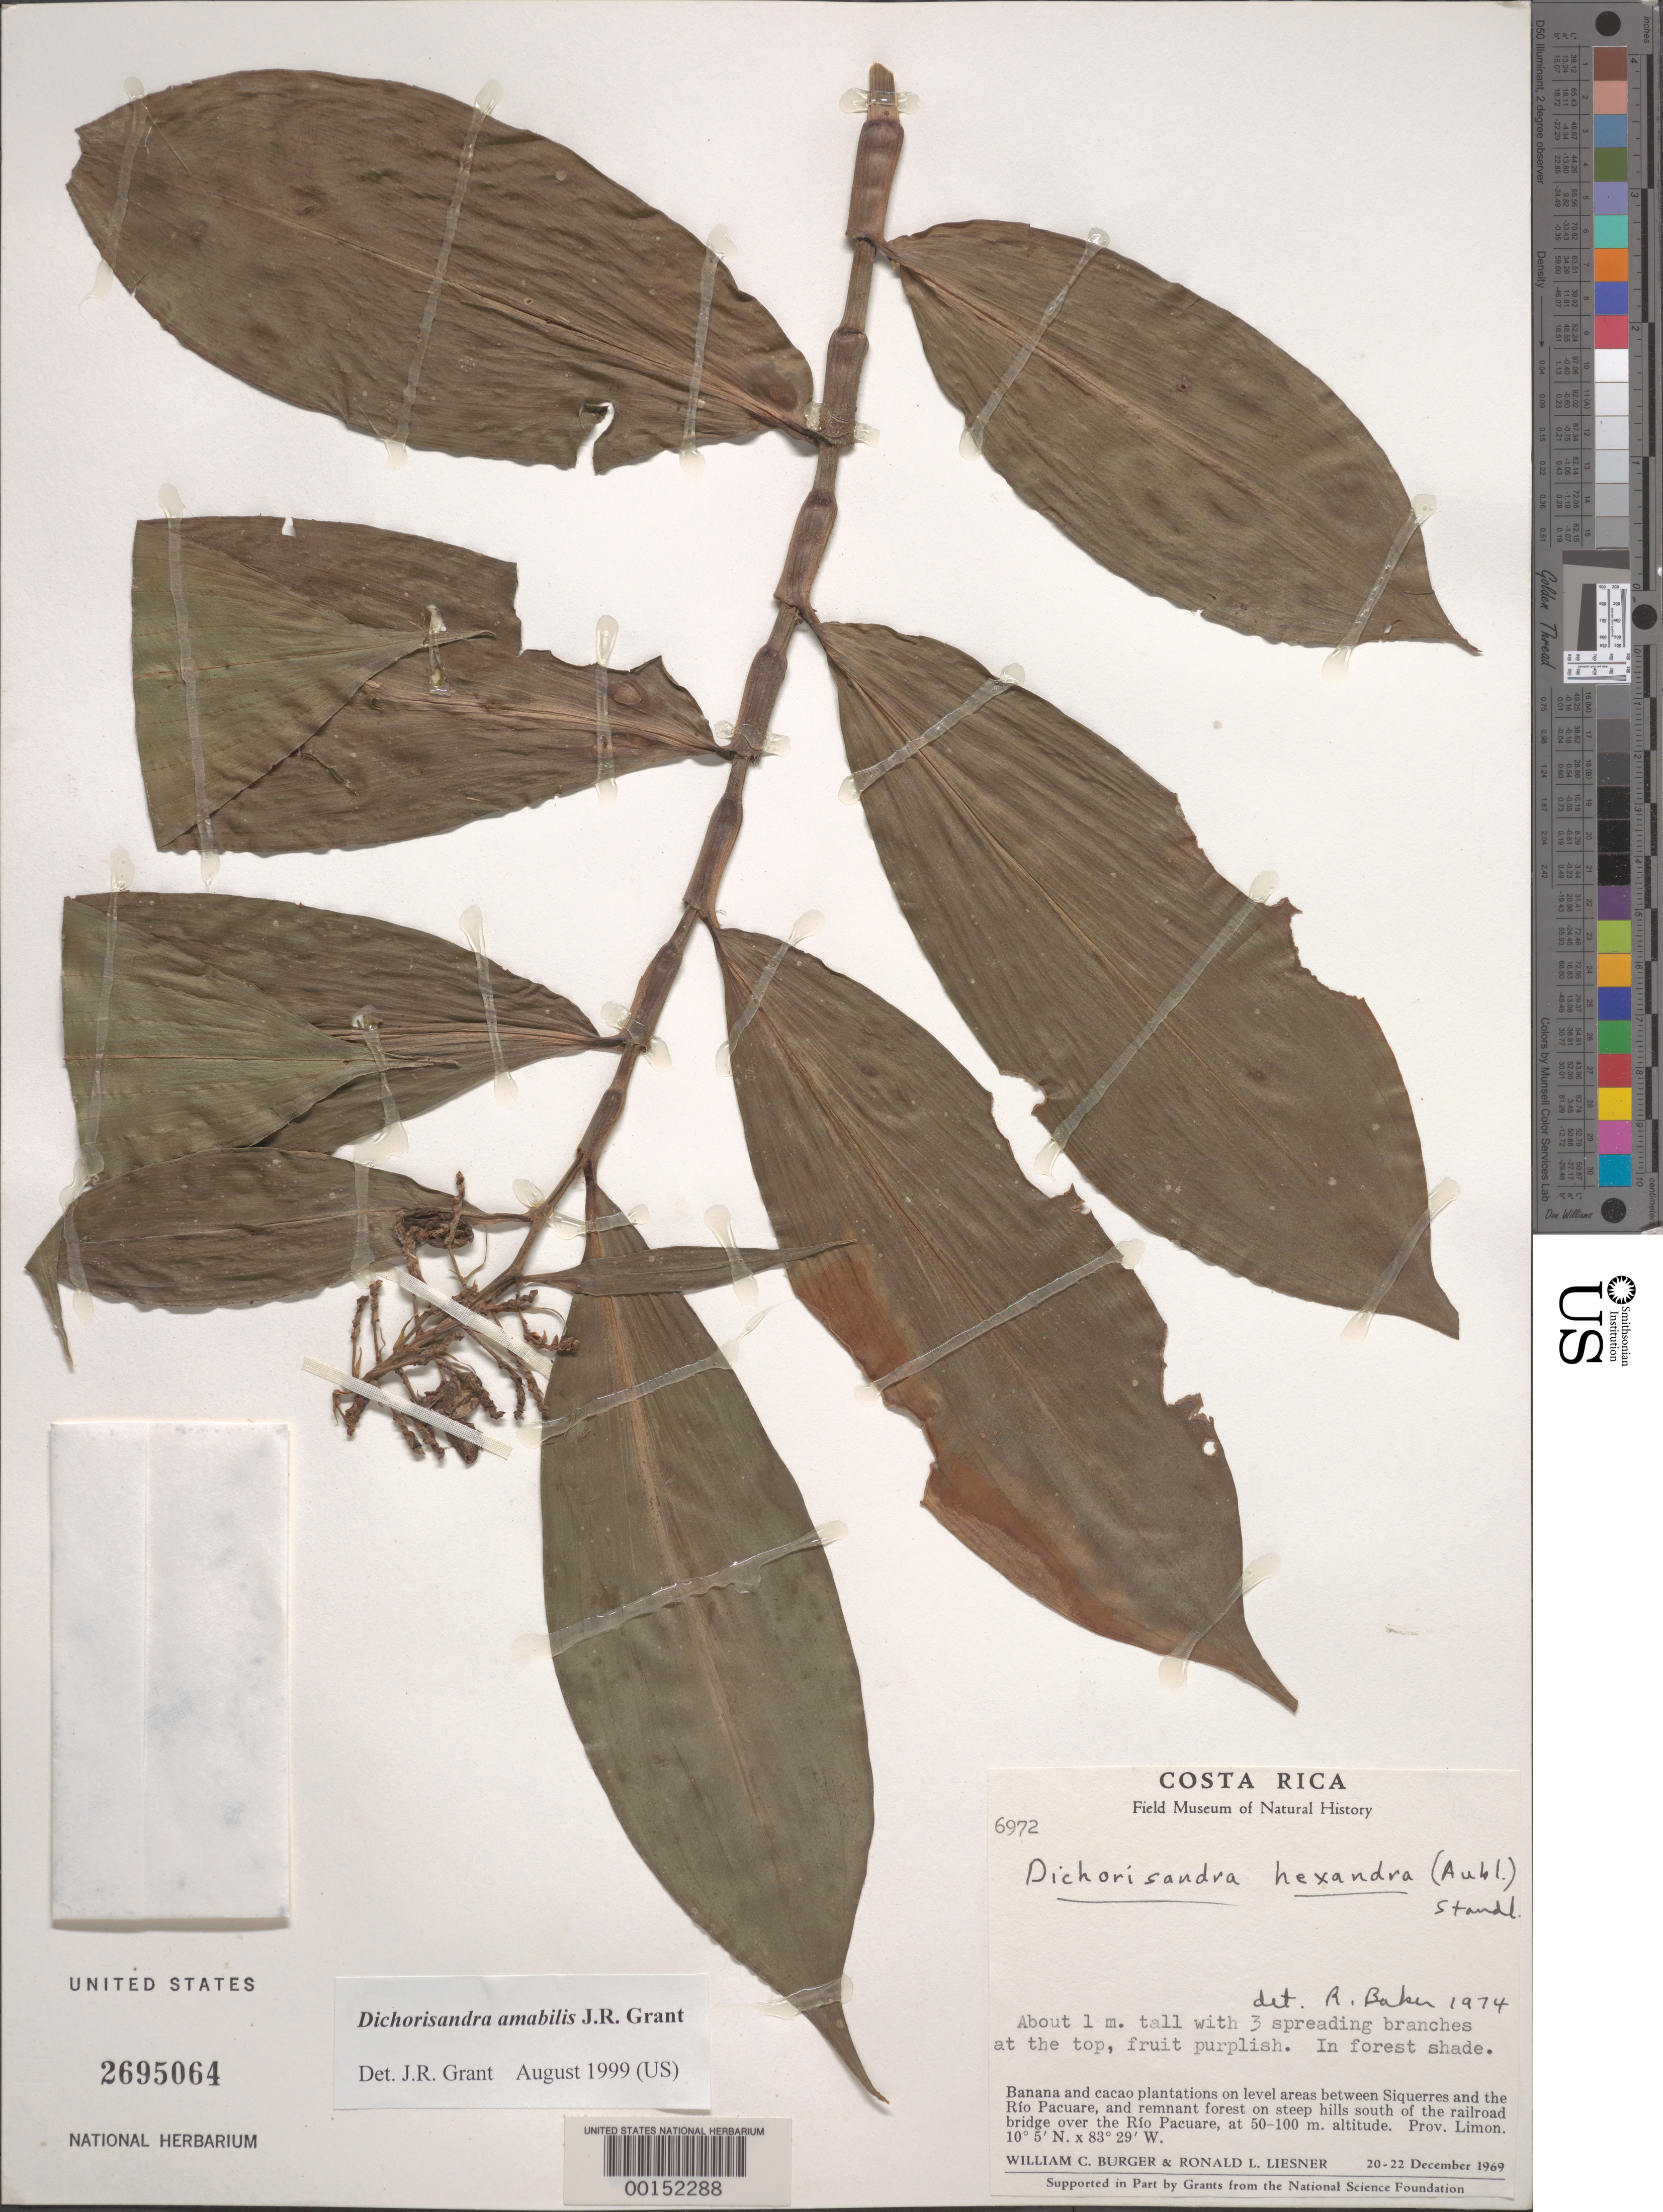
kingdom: Plantae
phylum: Tracheophyta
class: Liliopsida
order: Commelinales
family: Commelinaceae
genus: Dichorisandra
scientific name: Dichorisandra hexandra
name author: (Aubl.) Standl.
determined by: Faden, Robert B., (US), Smithsonian Institution - National Museum of Natural History (UNITED STATES)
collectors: W. Burger & R. L. Liesner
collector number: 6972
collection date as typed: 20 Dec 1969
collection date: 1969-12-20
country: Costa Rica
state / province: Limón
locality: Rio pacuare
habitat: Shaded, forest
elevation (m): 50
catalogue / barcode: US 2695064